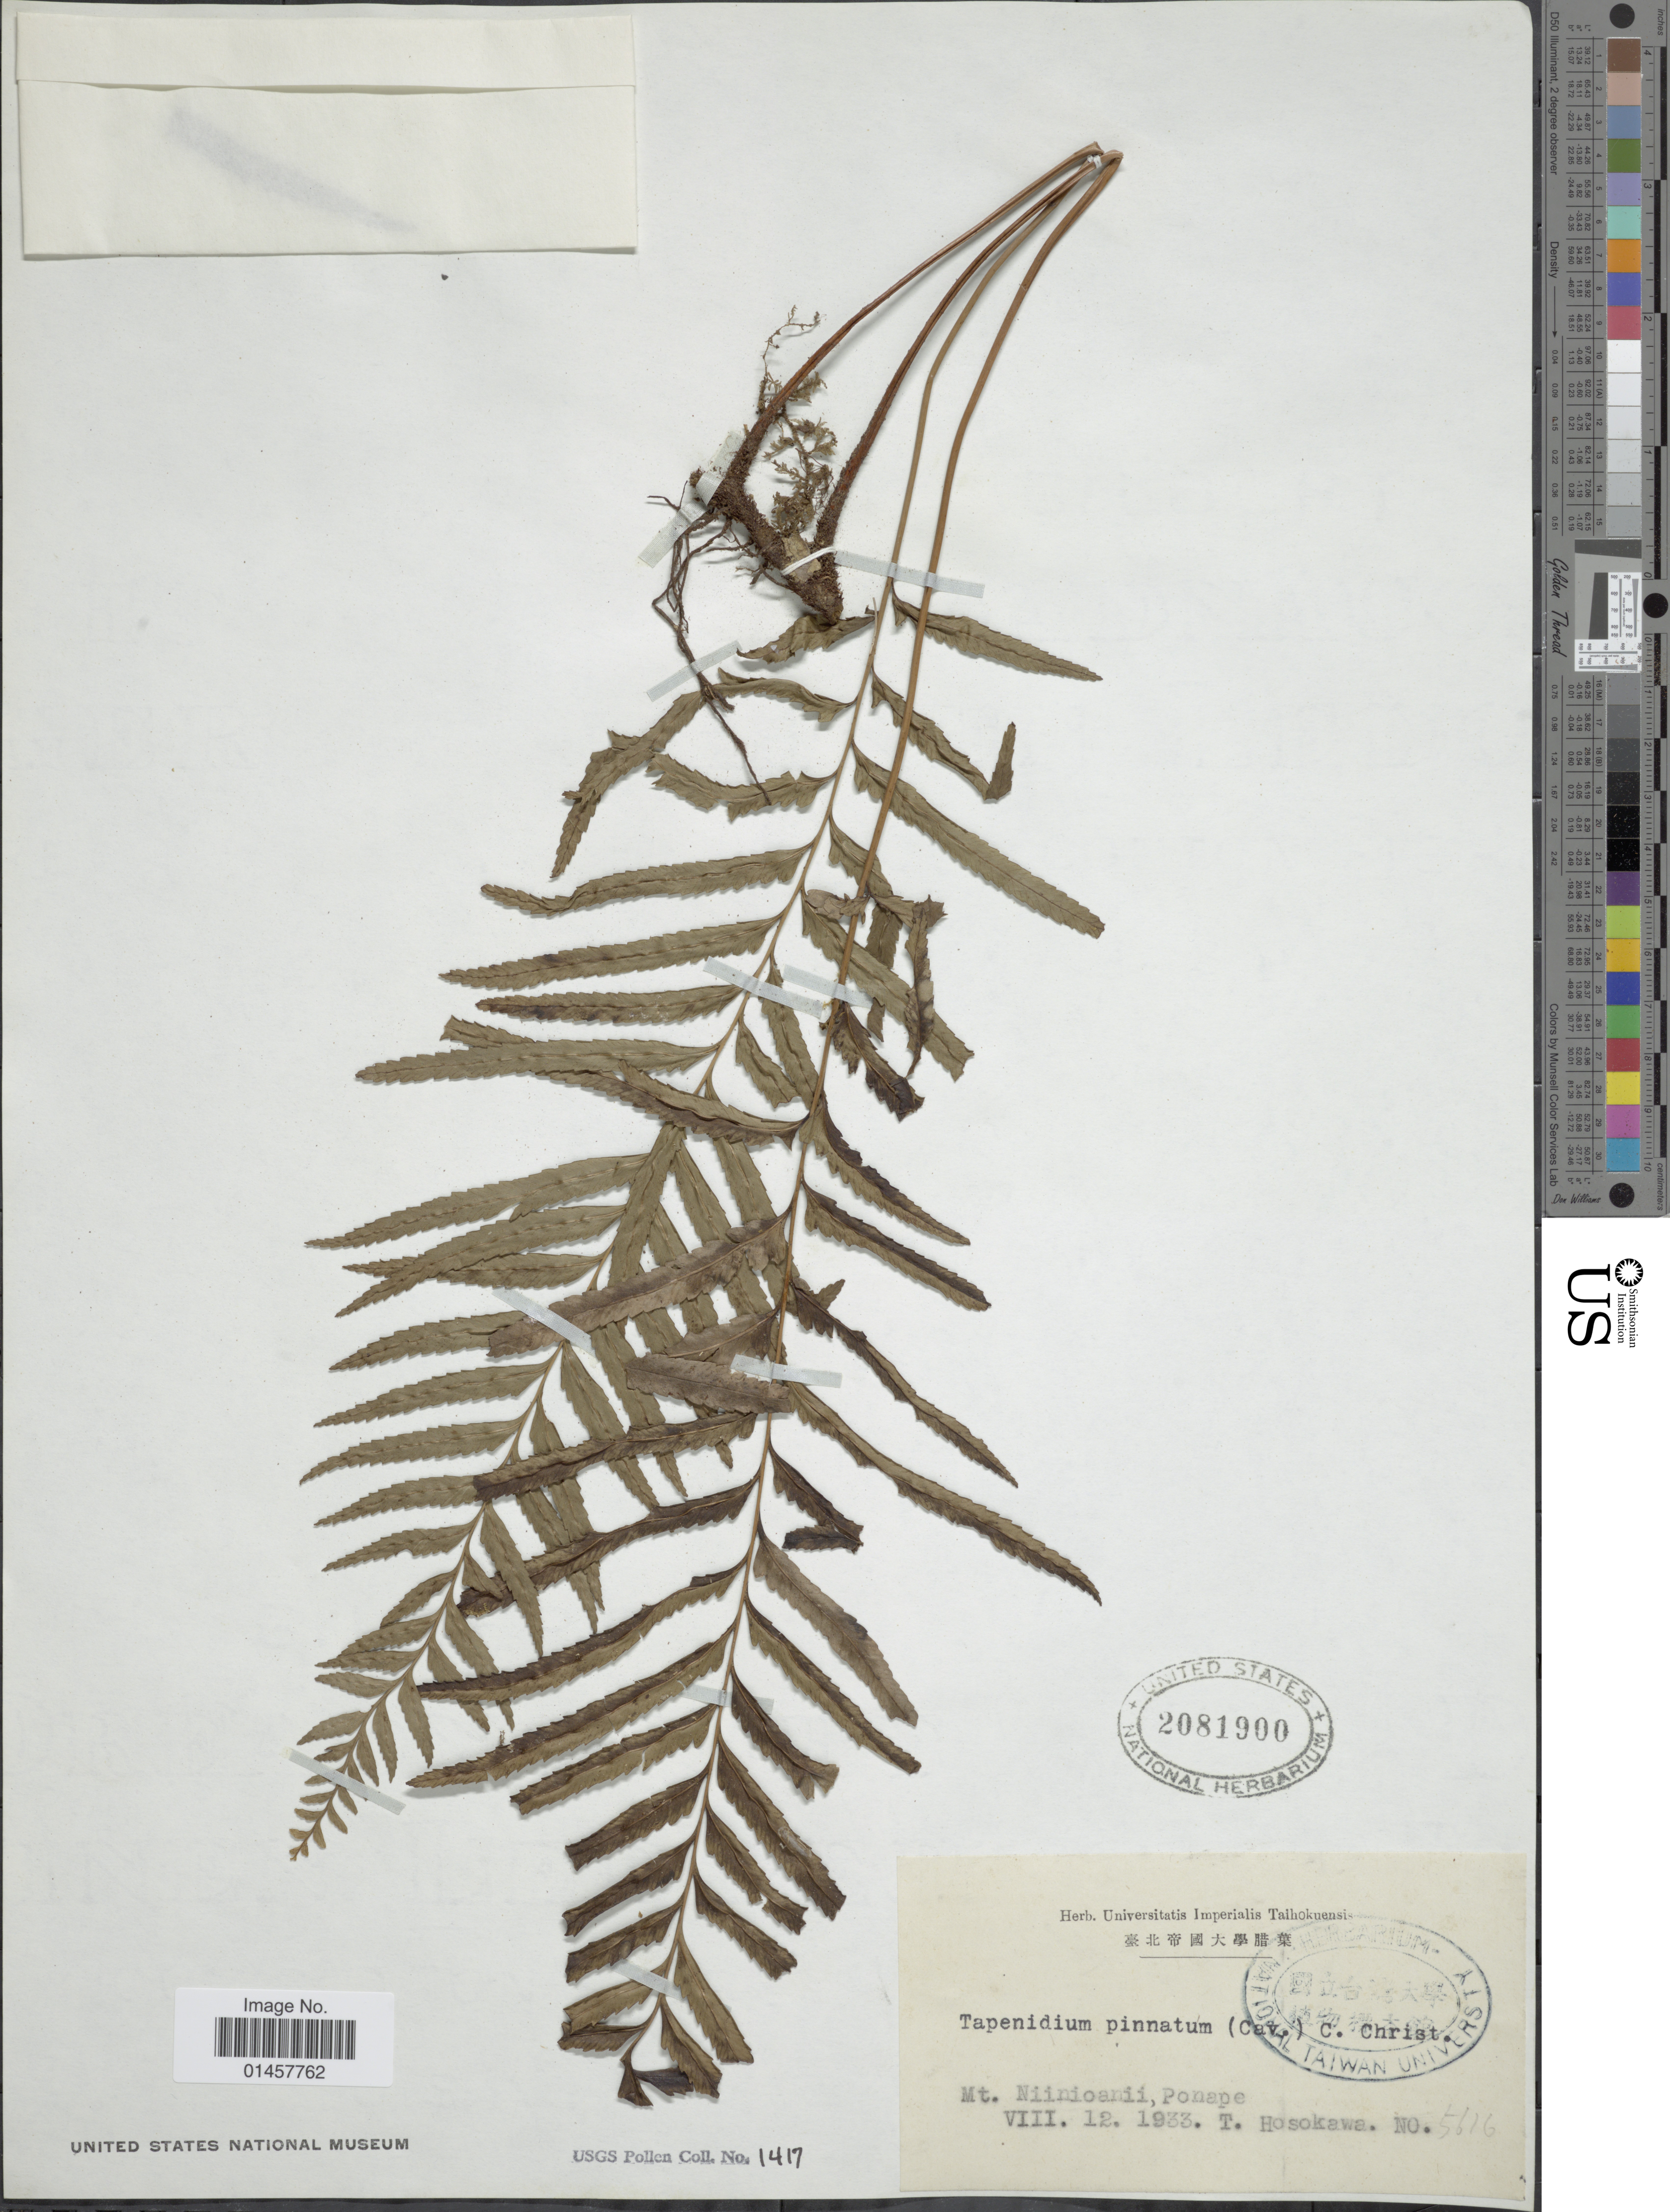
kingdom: Plantae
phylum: Tracheophyta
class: Polypodiopsida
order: Polypodiales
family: Lindsaeaceae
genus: Tapeinidium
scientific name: Tapeinidium pinnatum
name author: (Cav.) C. Chr.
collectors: T. Hosokawa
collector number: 5616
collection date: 1933-08-12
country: Micronesia, Federated States of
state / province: Pohnpei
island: Pohnpei [Ponape]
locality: Mt. Niinioani Ponape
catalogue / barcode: US 2081900